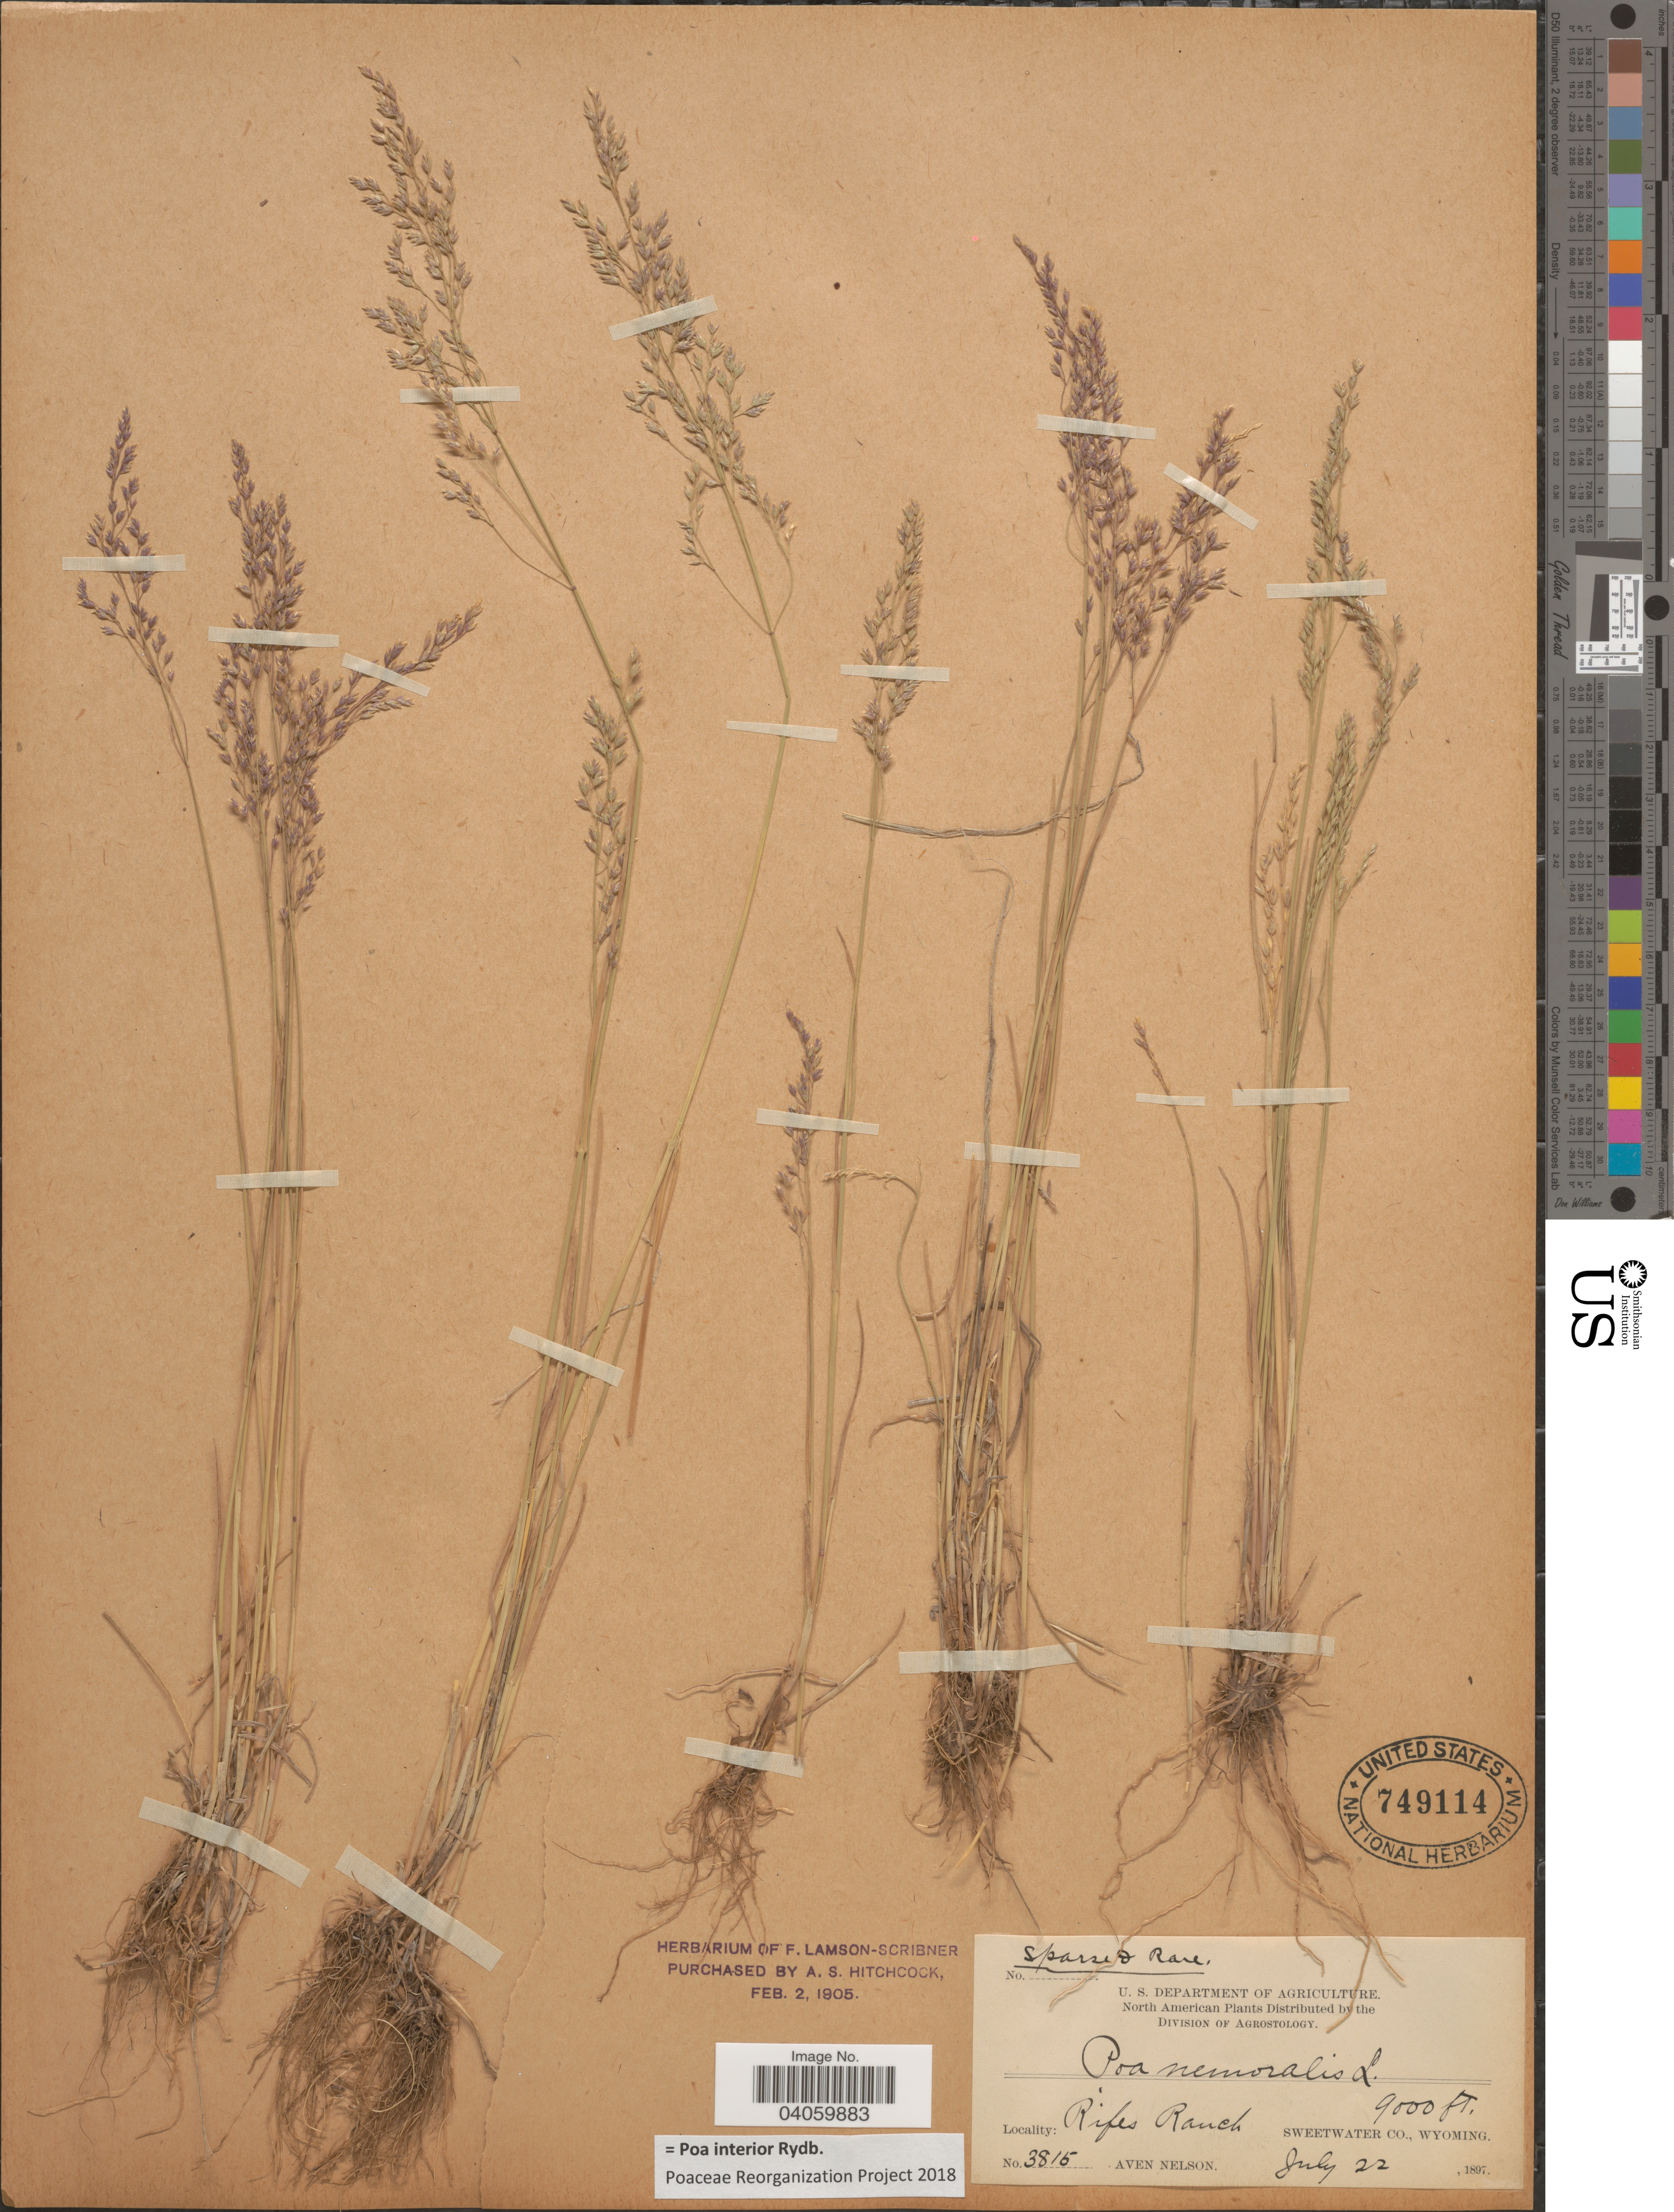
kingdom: Plantae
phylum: Tracheophyta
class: Liliopsida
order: Poales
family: Poaceae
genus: Poa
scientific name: Poa interior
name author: Rydb.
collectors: A. Nelson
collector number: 3815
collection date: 1897-07-22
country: United States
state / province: Wyoming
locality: Rifes Ranch. Sweetwater Co.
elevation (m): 2743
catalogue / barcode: US 749114